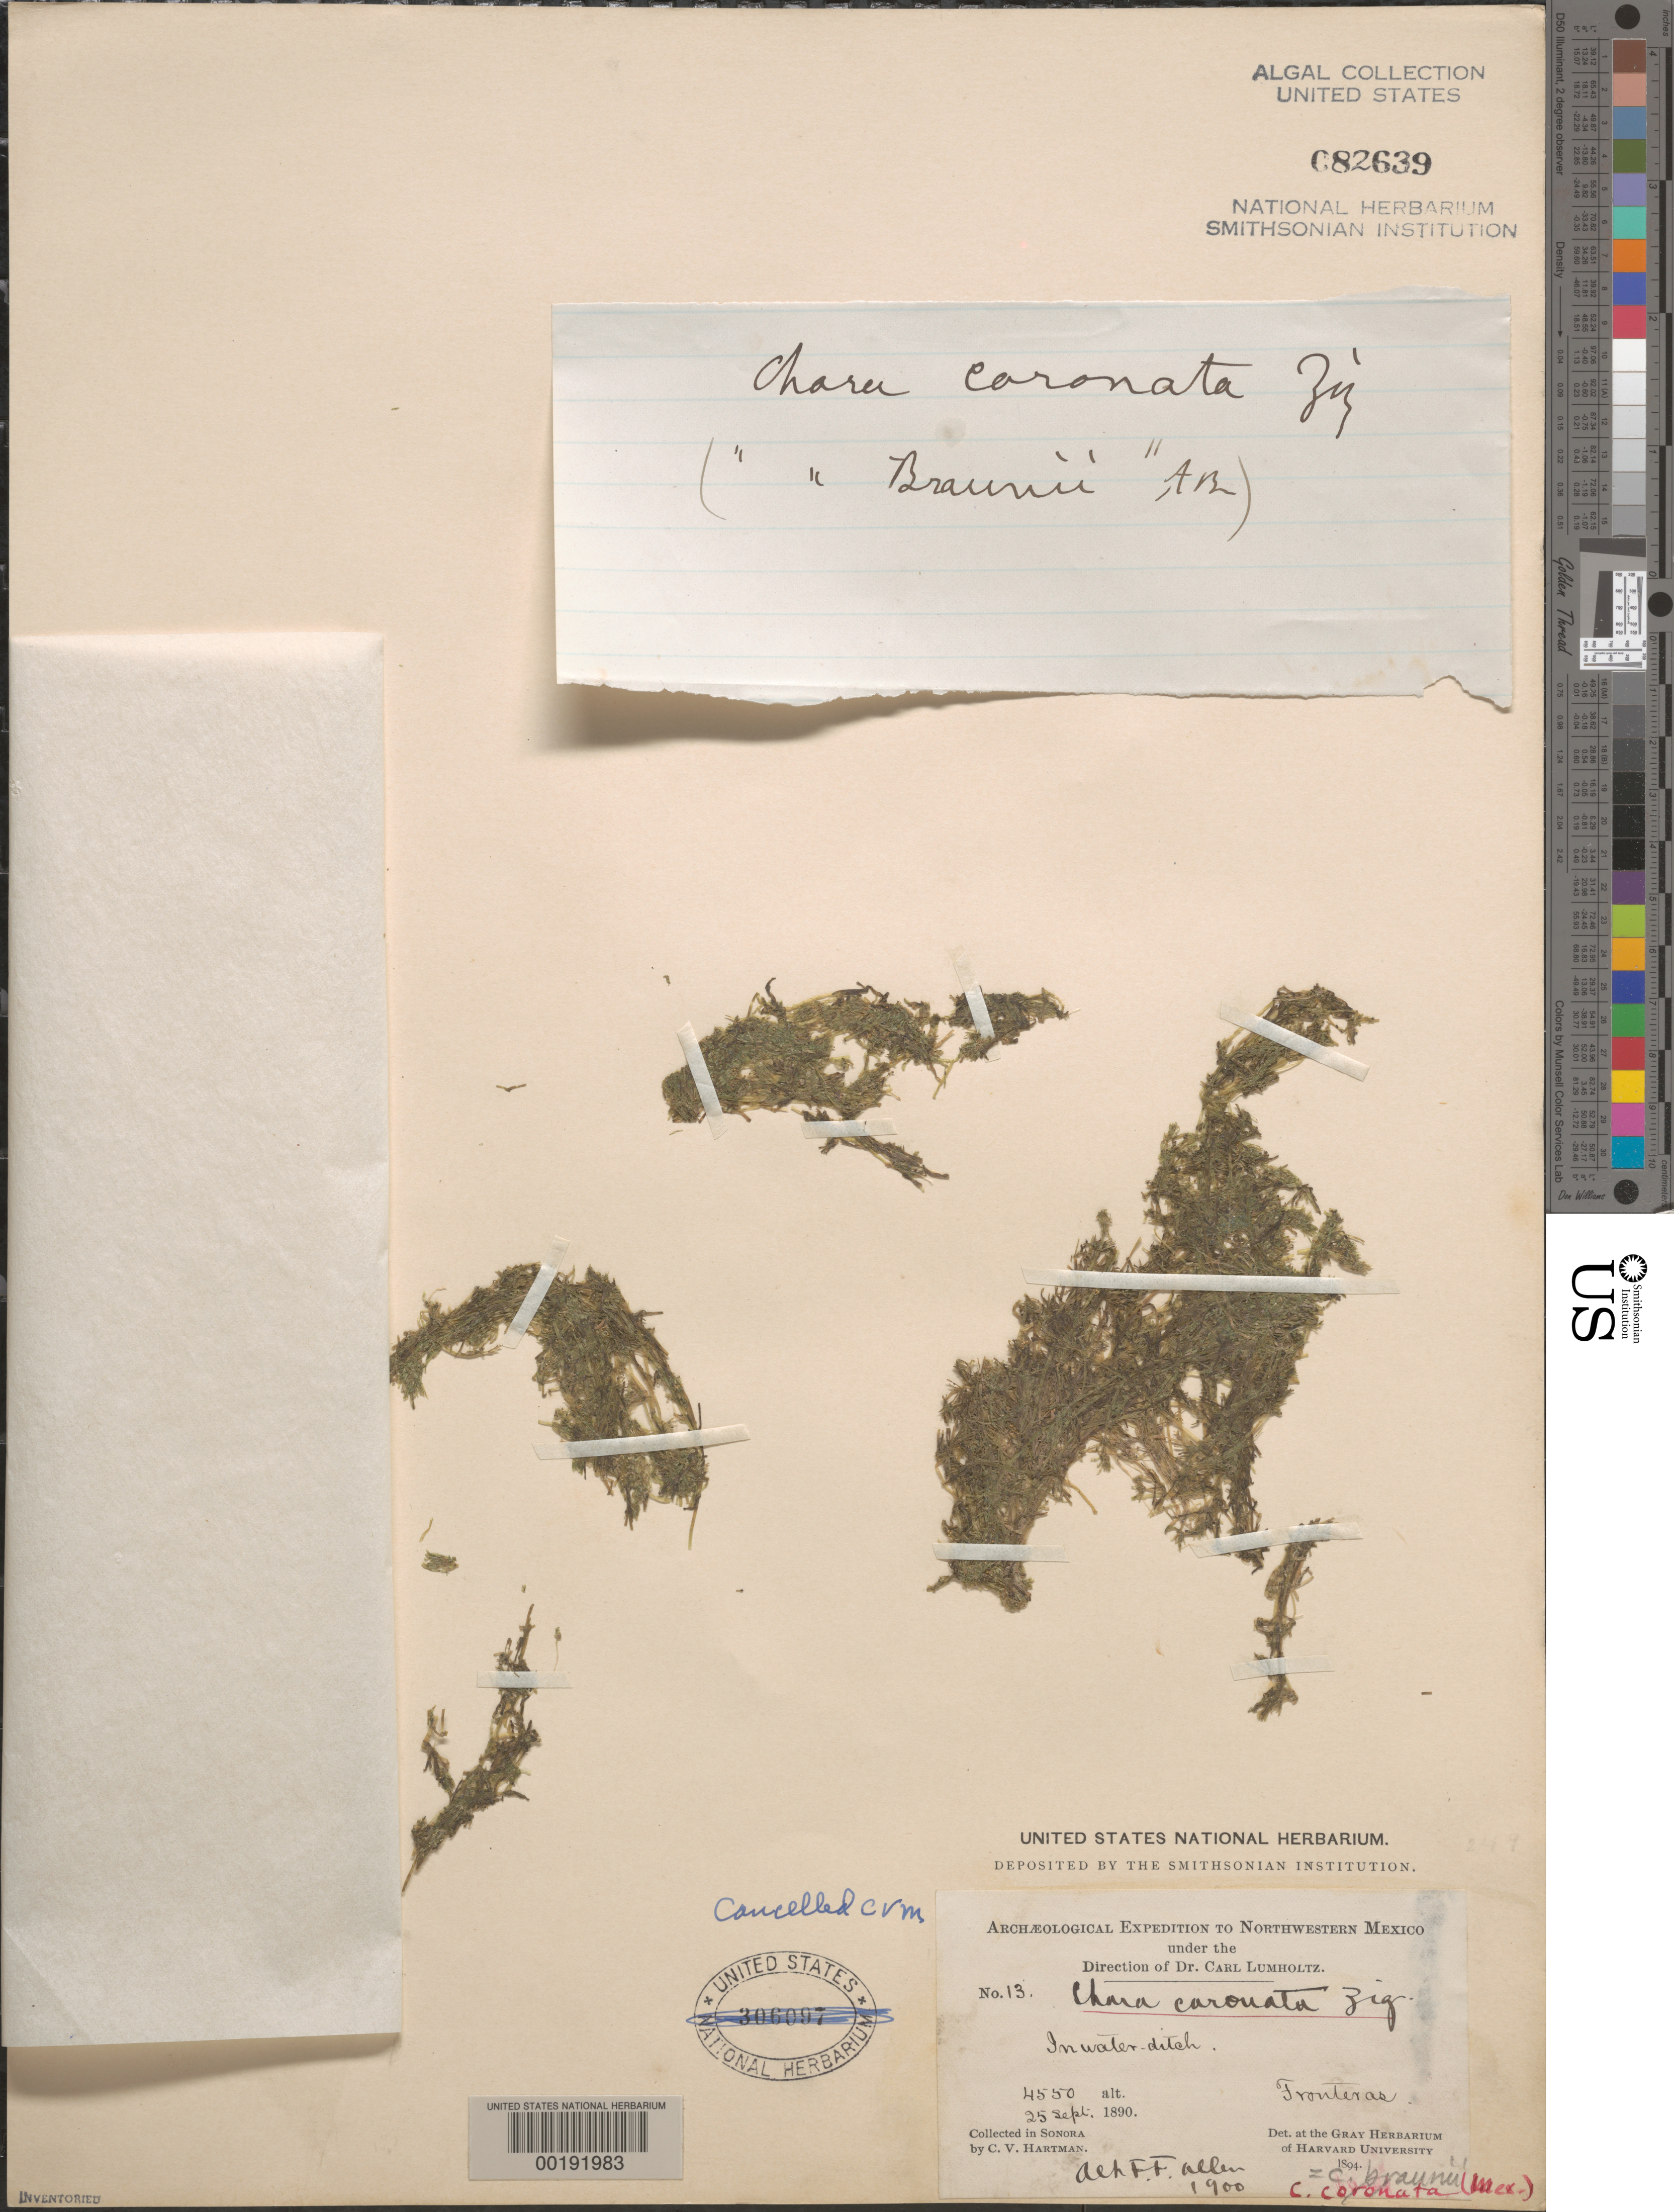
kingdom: Plantae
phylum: Charophyta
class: Charophyceae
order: Charales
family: Characeae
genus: Chara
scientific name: Chara braunii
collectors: C. V. Hartman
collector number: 13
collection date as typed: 25 Sep 1890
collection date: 1890-09-25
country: Mexico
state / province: Sonora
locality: Fronteras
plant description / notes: Archeologica Expedition to Northwestern Mexico, under Carl Lumholtz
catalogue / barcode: US 82639